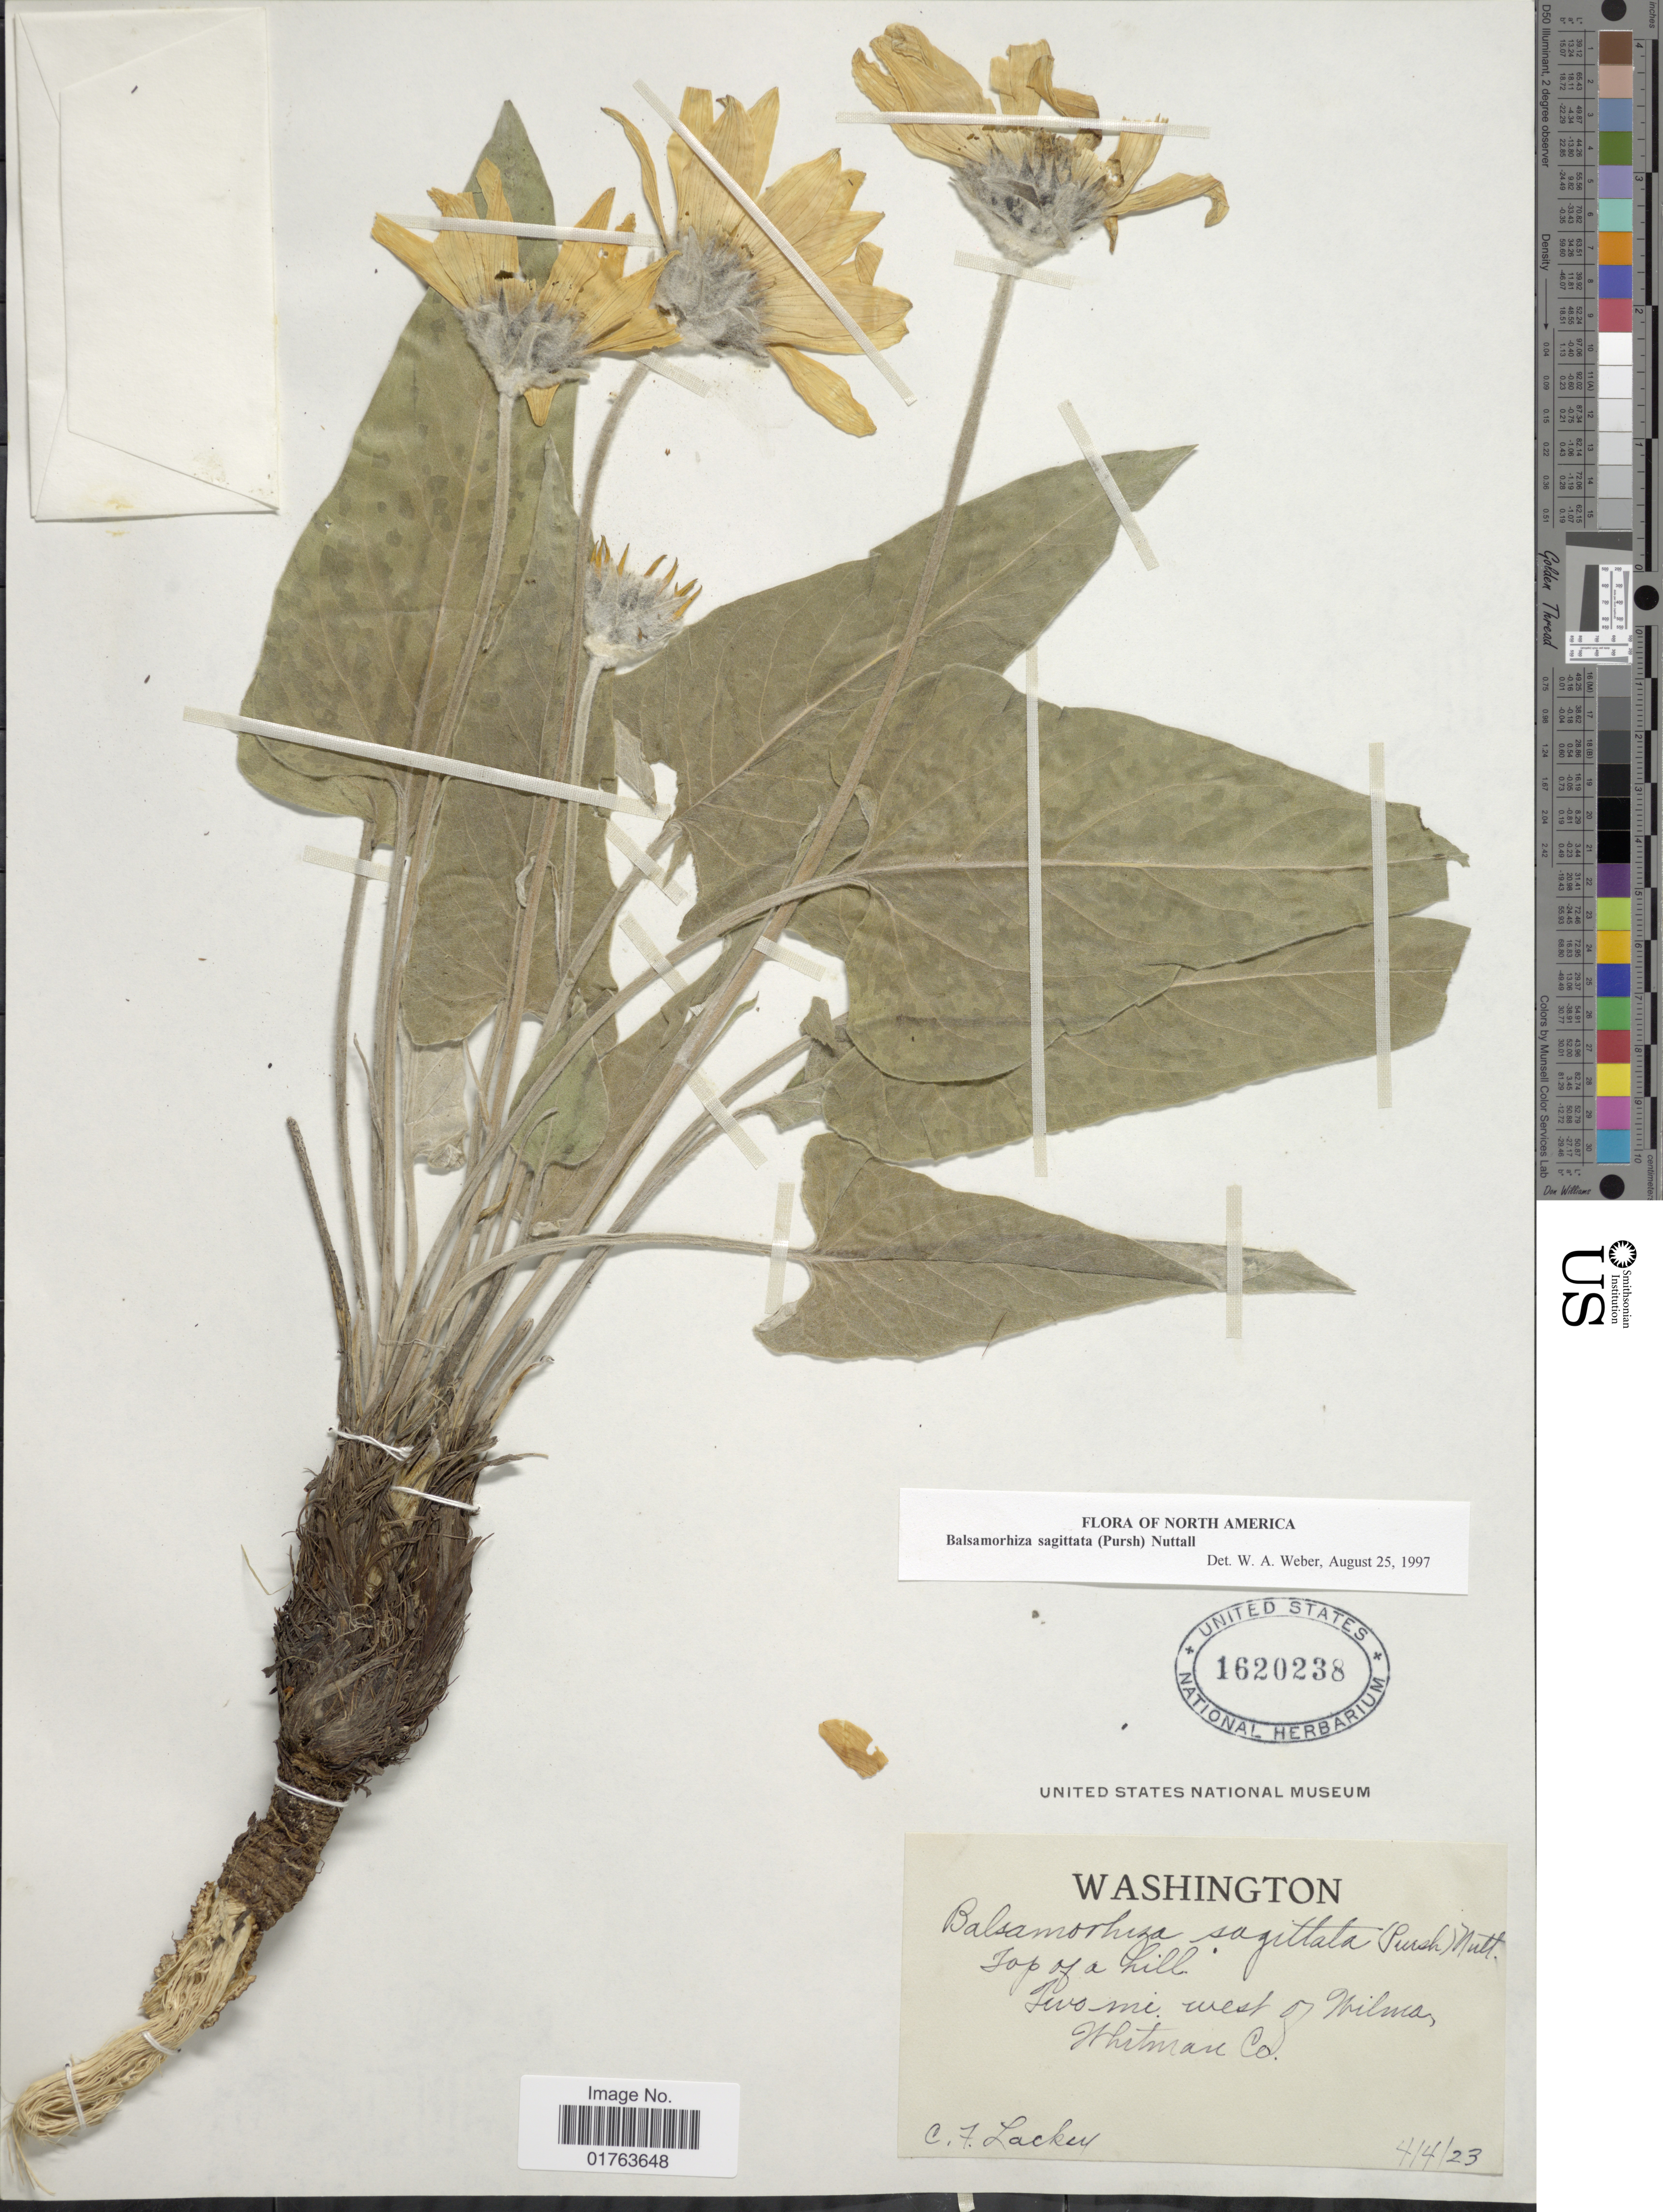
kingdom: Plantae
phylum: Tracheophyta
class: Magnoliopsida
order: Asterales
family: Asteraceae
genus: Balsamorhiza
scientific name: Balsamorhiza sagittata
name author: (Pursh) Nutt.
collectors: C. Lackey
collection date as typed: Transcribed d/m/y: 4/4/23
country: United States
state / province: Washington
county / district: Whitman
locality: Top of a hill, Two mi. west of Wilma, Whitman Co.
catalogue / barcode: US 1620238